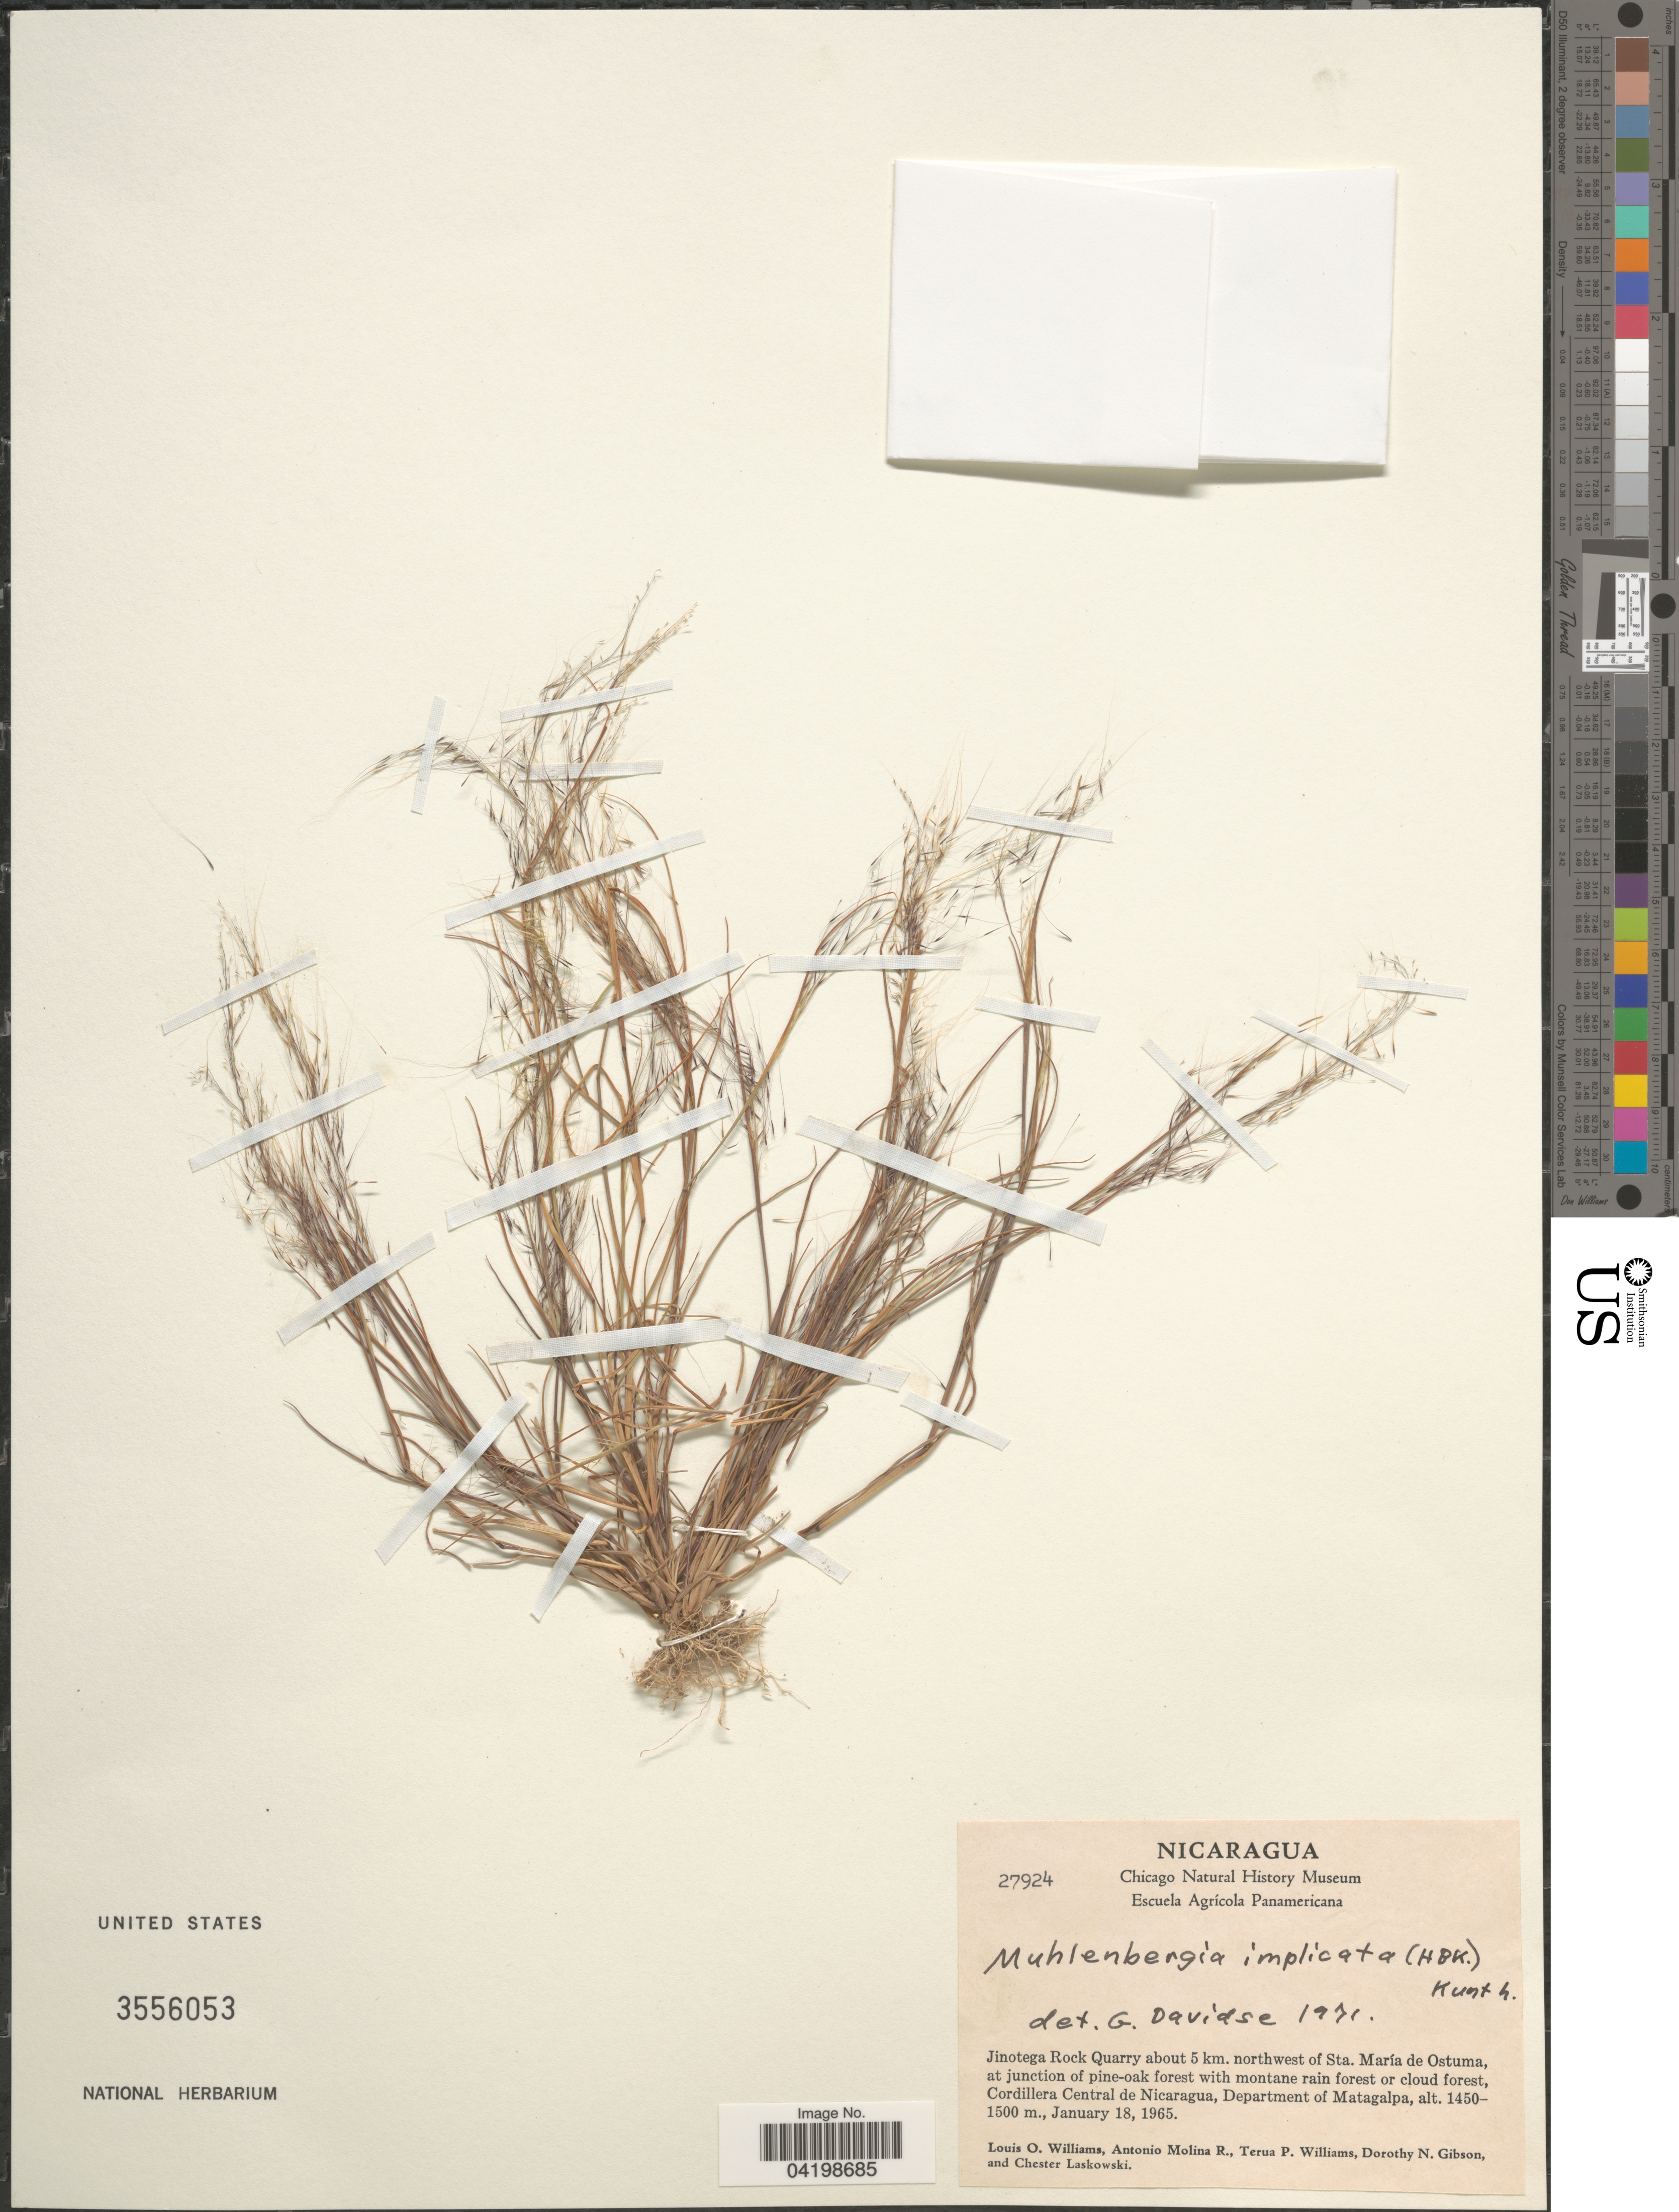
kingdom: Plantae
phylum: Tracheophyta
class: Liliopsida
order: Poales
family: Poaceae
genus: Muhlenbergia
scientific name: Muhlenbergia implicata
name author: (Kunth) Trin.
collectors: L. O. Williams, A. Molina R., T. Williams, D. N. Gibson & C. Laskowski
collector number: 27924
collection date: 1965-01-18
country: Nicaragua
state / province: Matagalpa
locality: Jinotega Rock Quarry about 5 km. northwest of Sta. María de Ostuma, at junction of pine-oak forest with montane rain forest or cloud forest, Cordillera Central de Nicaragua, Department of Matagalpa.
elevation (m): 1450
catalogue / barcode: US 3556053